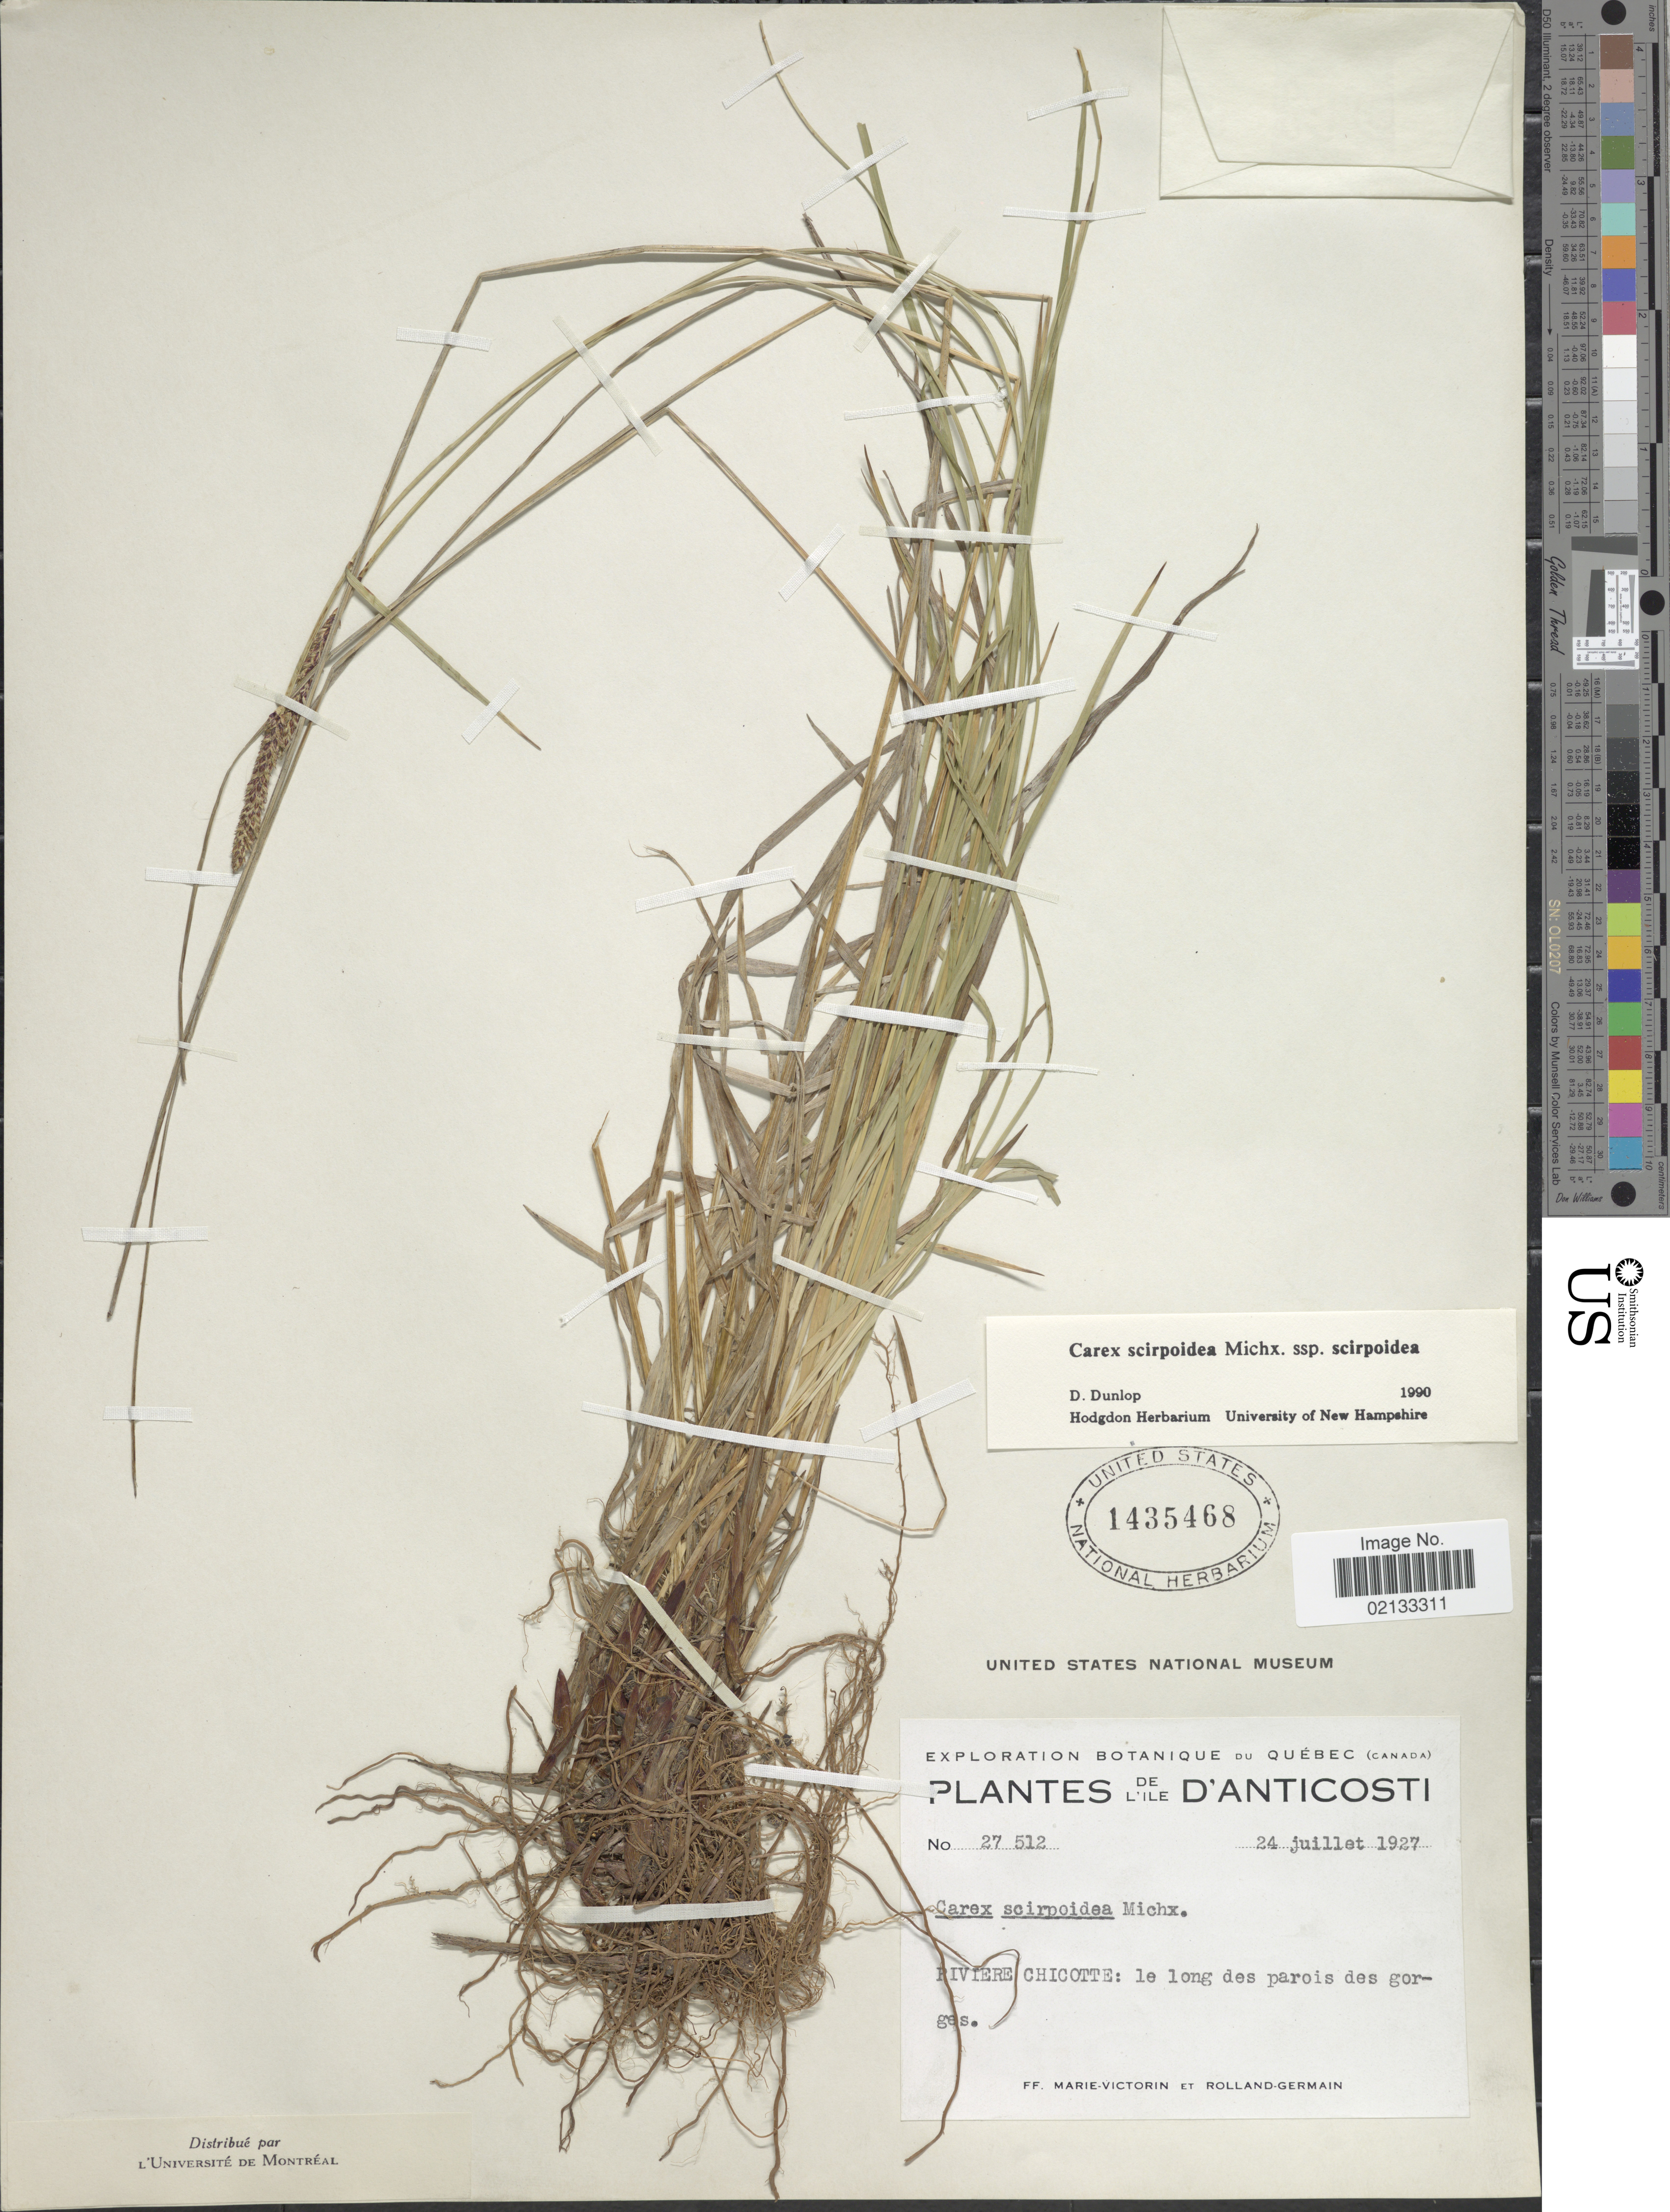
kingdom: Plantae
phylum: Tracheophyta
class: Liliopsida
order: Poales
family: Cyperaceae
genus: Carex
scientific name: Carex scirpoidea subsp. scirpoidea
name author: Michx.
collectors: F. Marie-Victorin & Rolland-Germain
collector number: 27512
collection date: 1927-07-24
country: Canada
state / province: Quebec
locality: De L'Ile D'Anticosti, Riviere Chicotte: le long des parois des gorges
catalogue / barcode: US 1435468